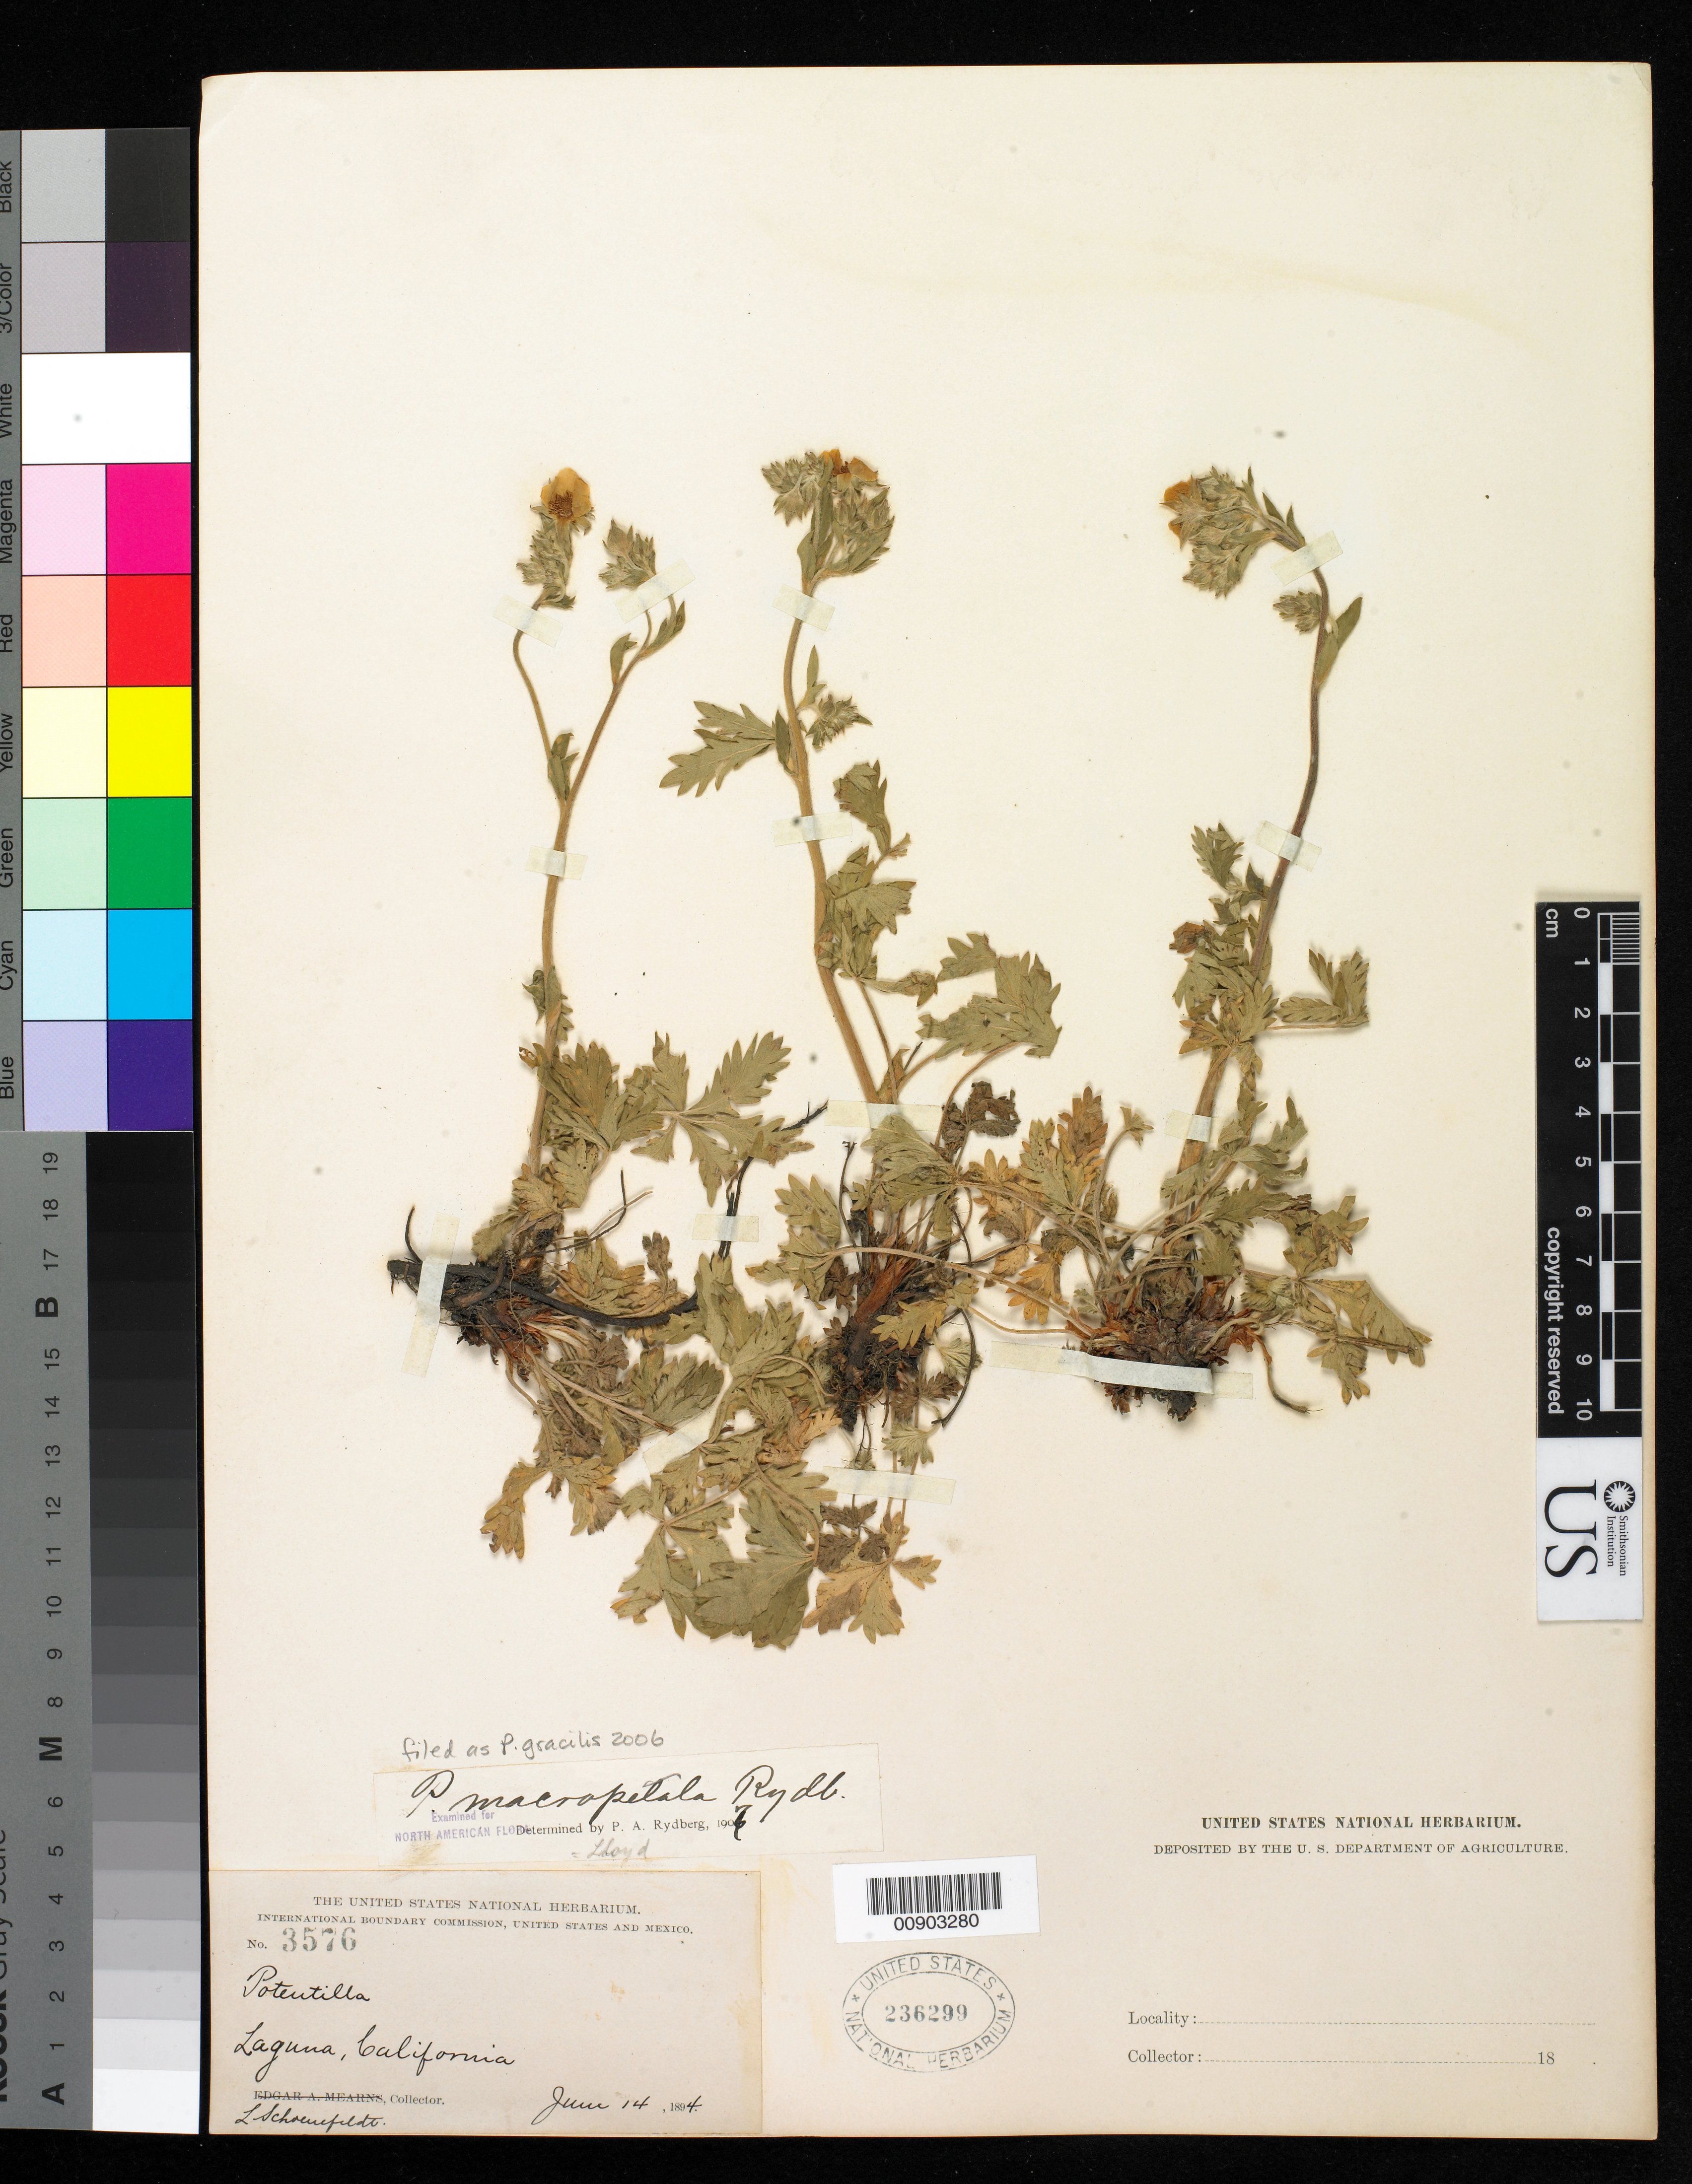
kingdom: Plantae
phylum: Tracheophyta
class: Magnoliopsida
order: Rosales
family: Rosaceae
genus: Potentilla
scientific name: Potentilla gracilis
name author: Douglas ex Hook.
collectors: L. Schoenfeldt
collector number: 3576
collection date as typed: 14 Jun 1894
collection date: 1894-06-14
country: United States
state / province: California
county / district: Orange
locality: Laguna, California.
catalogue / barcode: US 236299